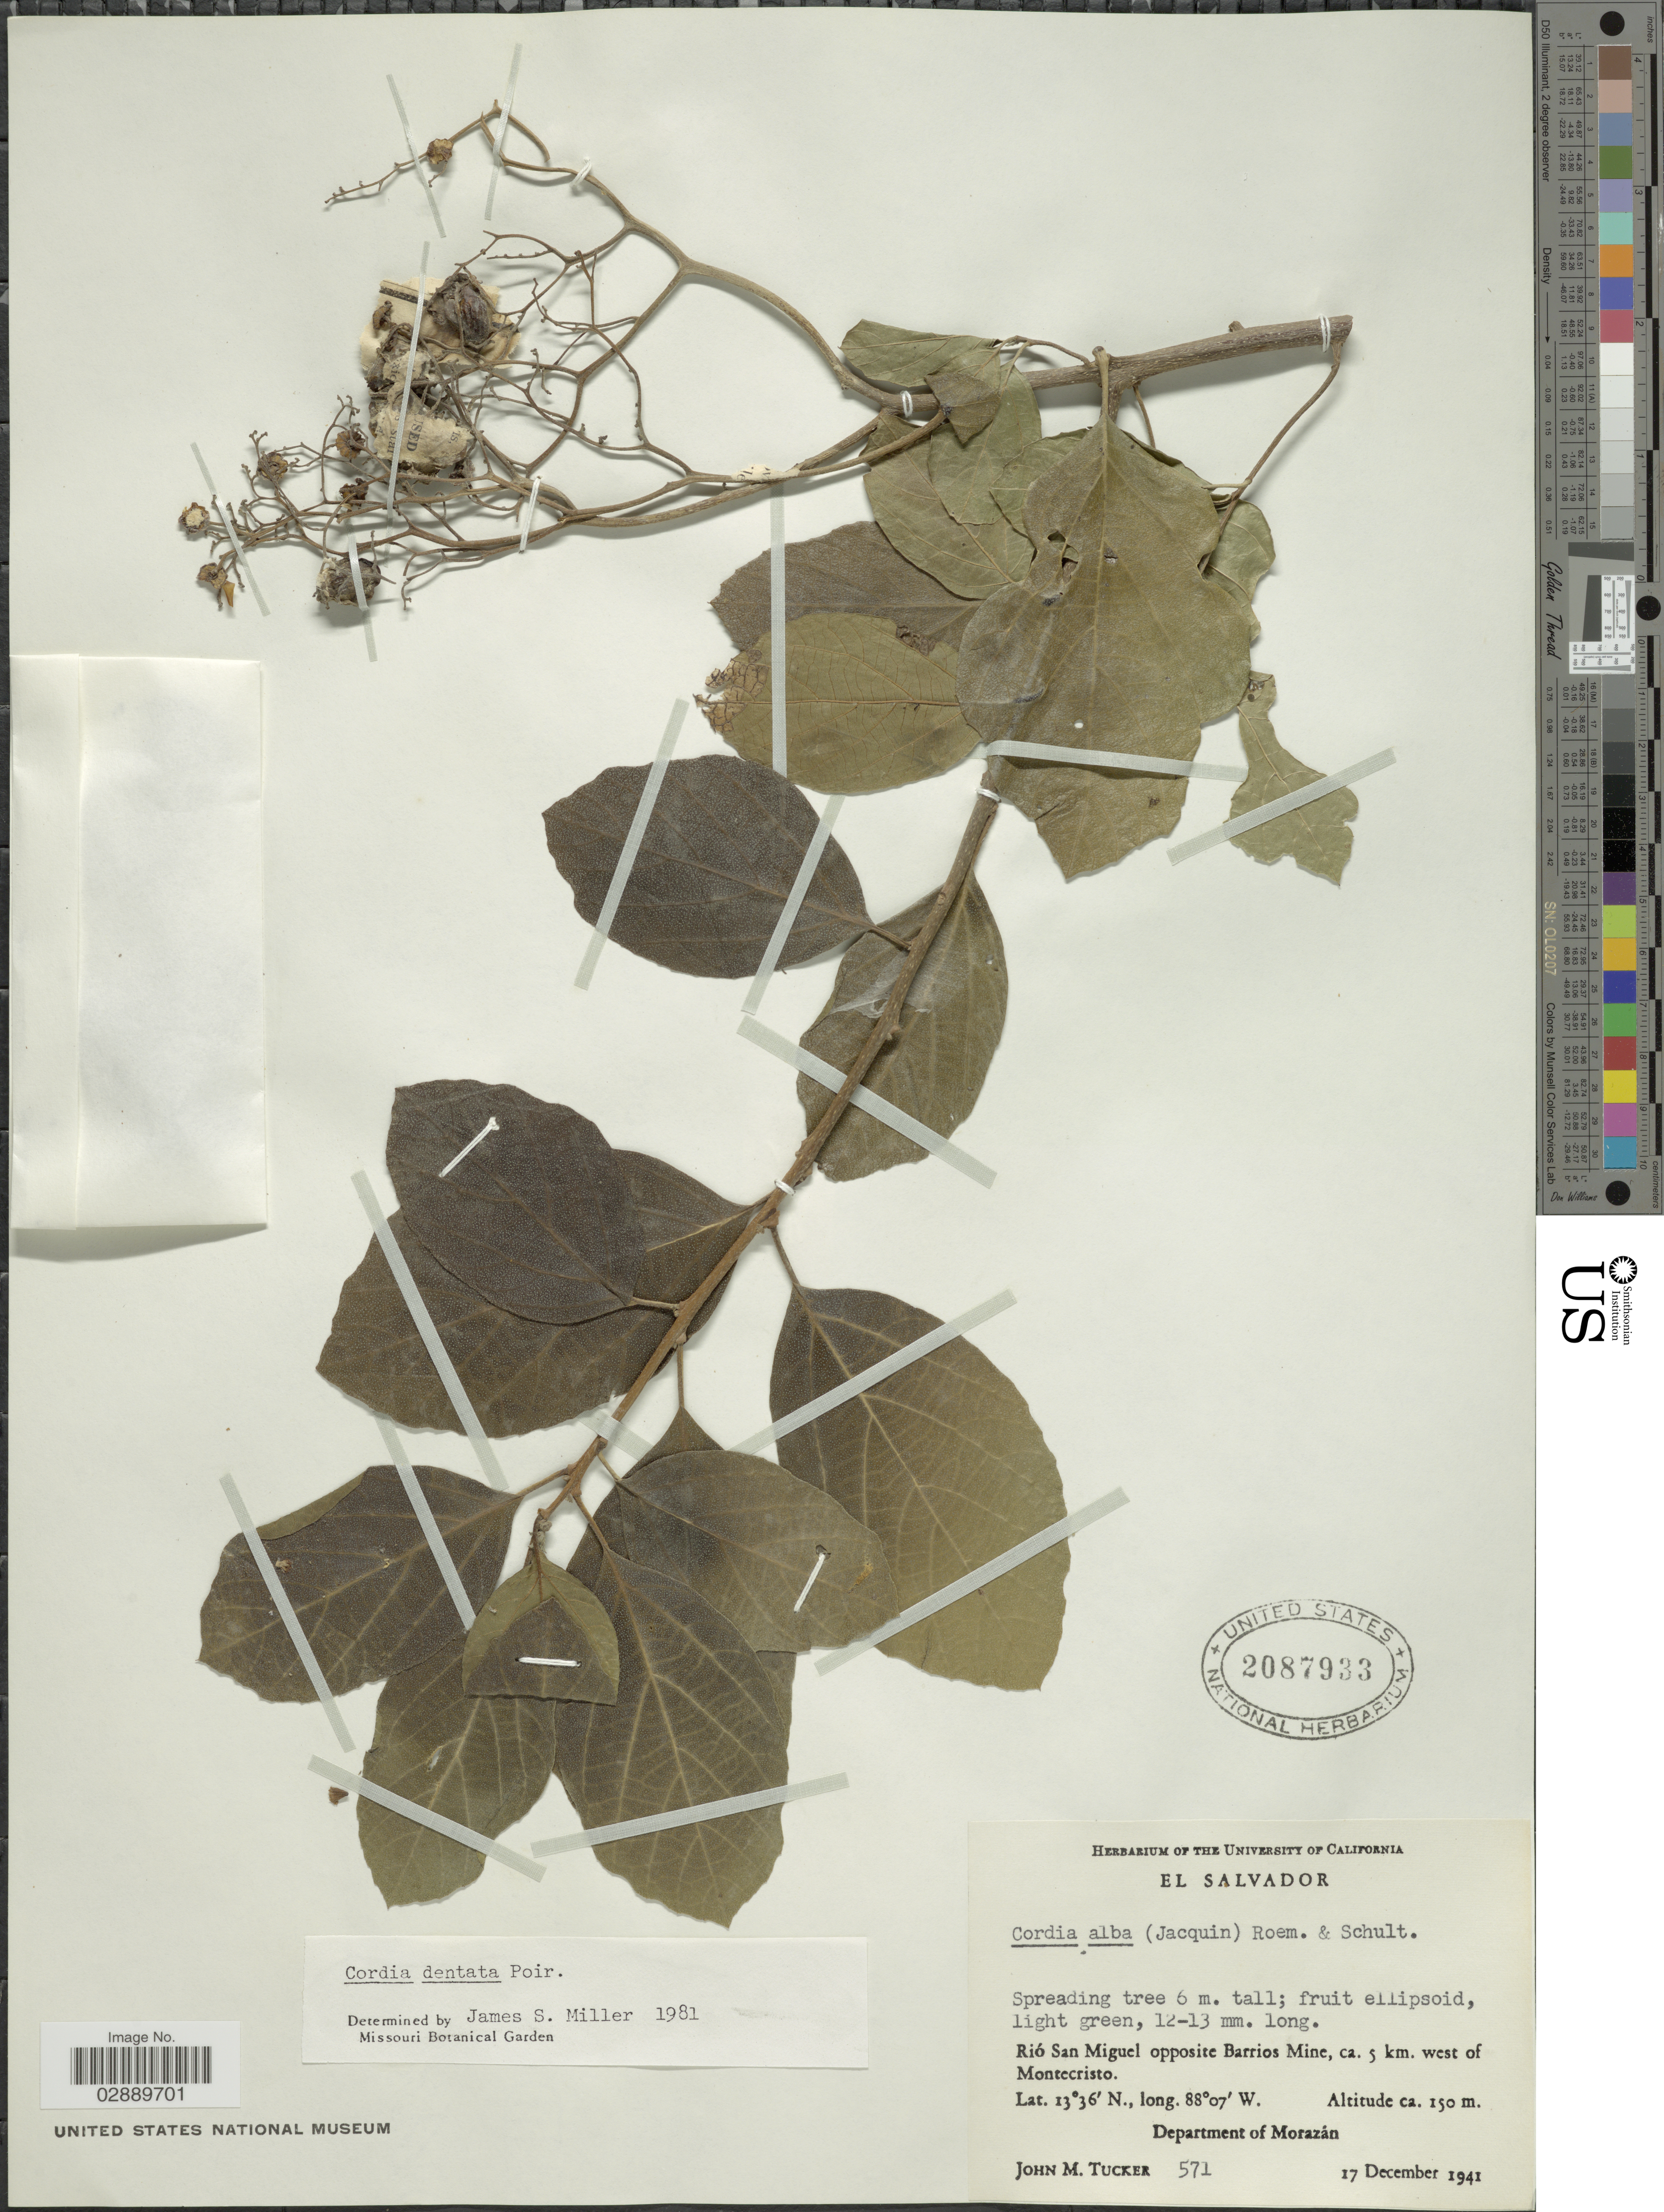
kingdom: Plantae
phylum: Tracheophyta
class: Magnoliopsida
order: Boraginales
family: Cordiaceae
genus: Cordia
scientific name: Cordia dentata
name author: Poir.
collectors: J. M. Tucker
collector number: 571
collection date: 1941-12-17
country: El Salvador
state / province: Morazan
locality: Rió San Miguel opposite Barrios Mine, ca. 5 km. west of Montecristo. Department of Morazán.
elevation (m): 150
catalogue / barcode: US 2087933